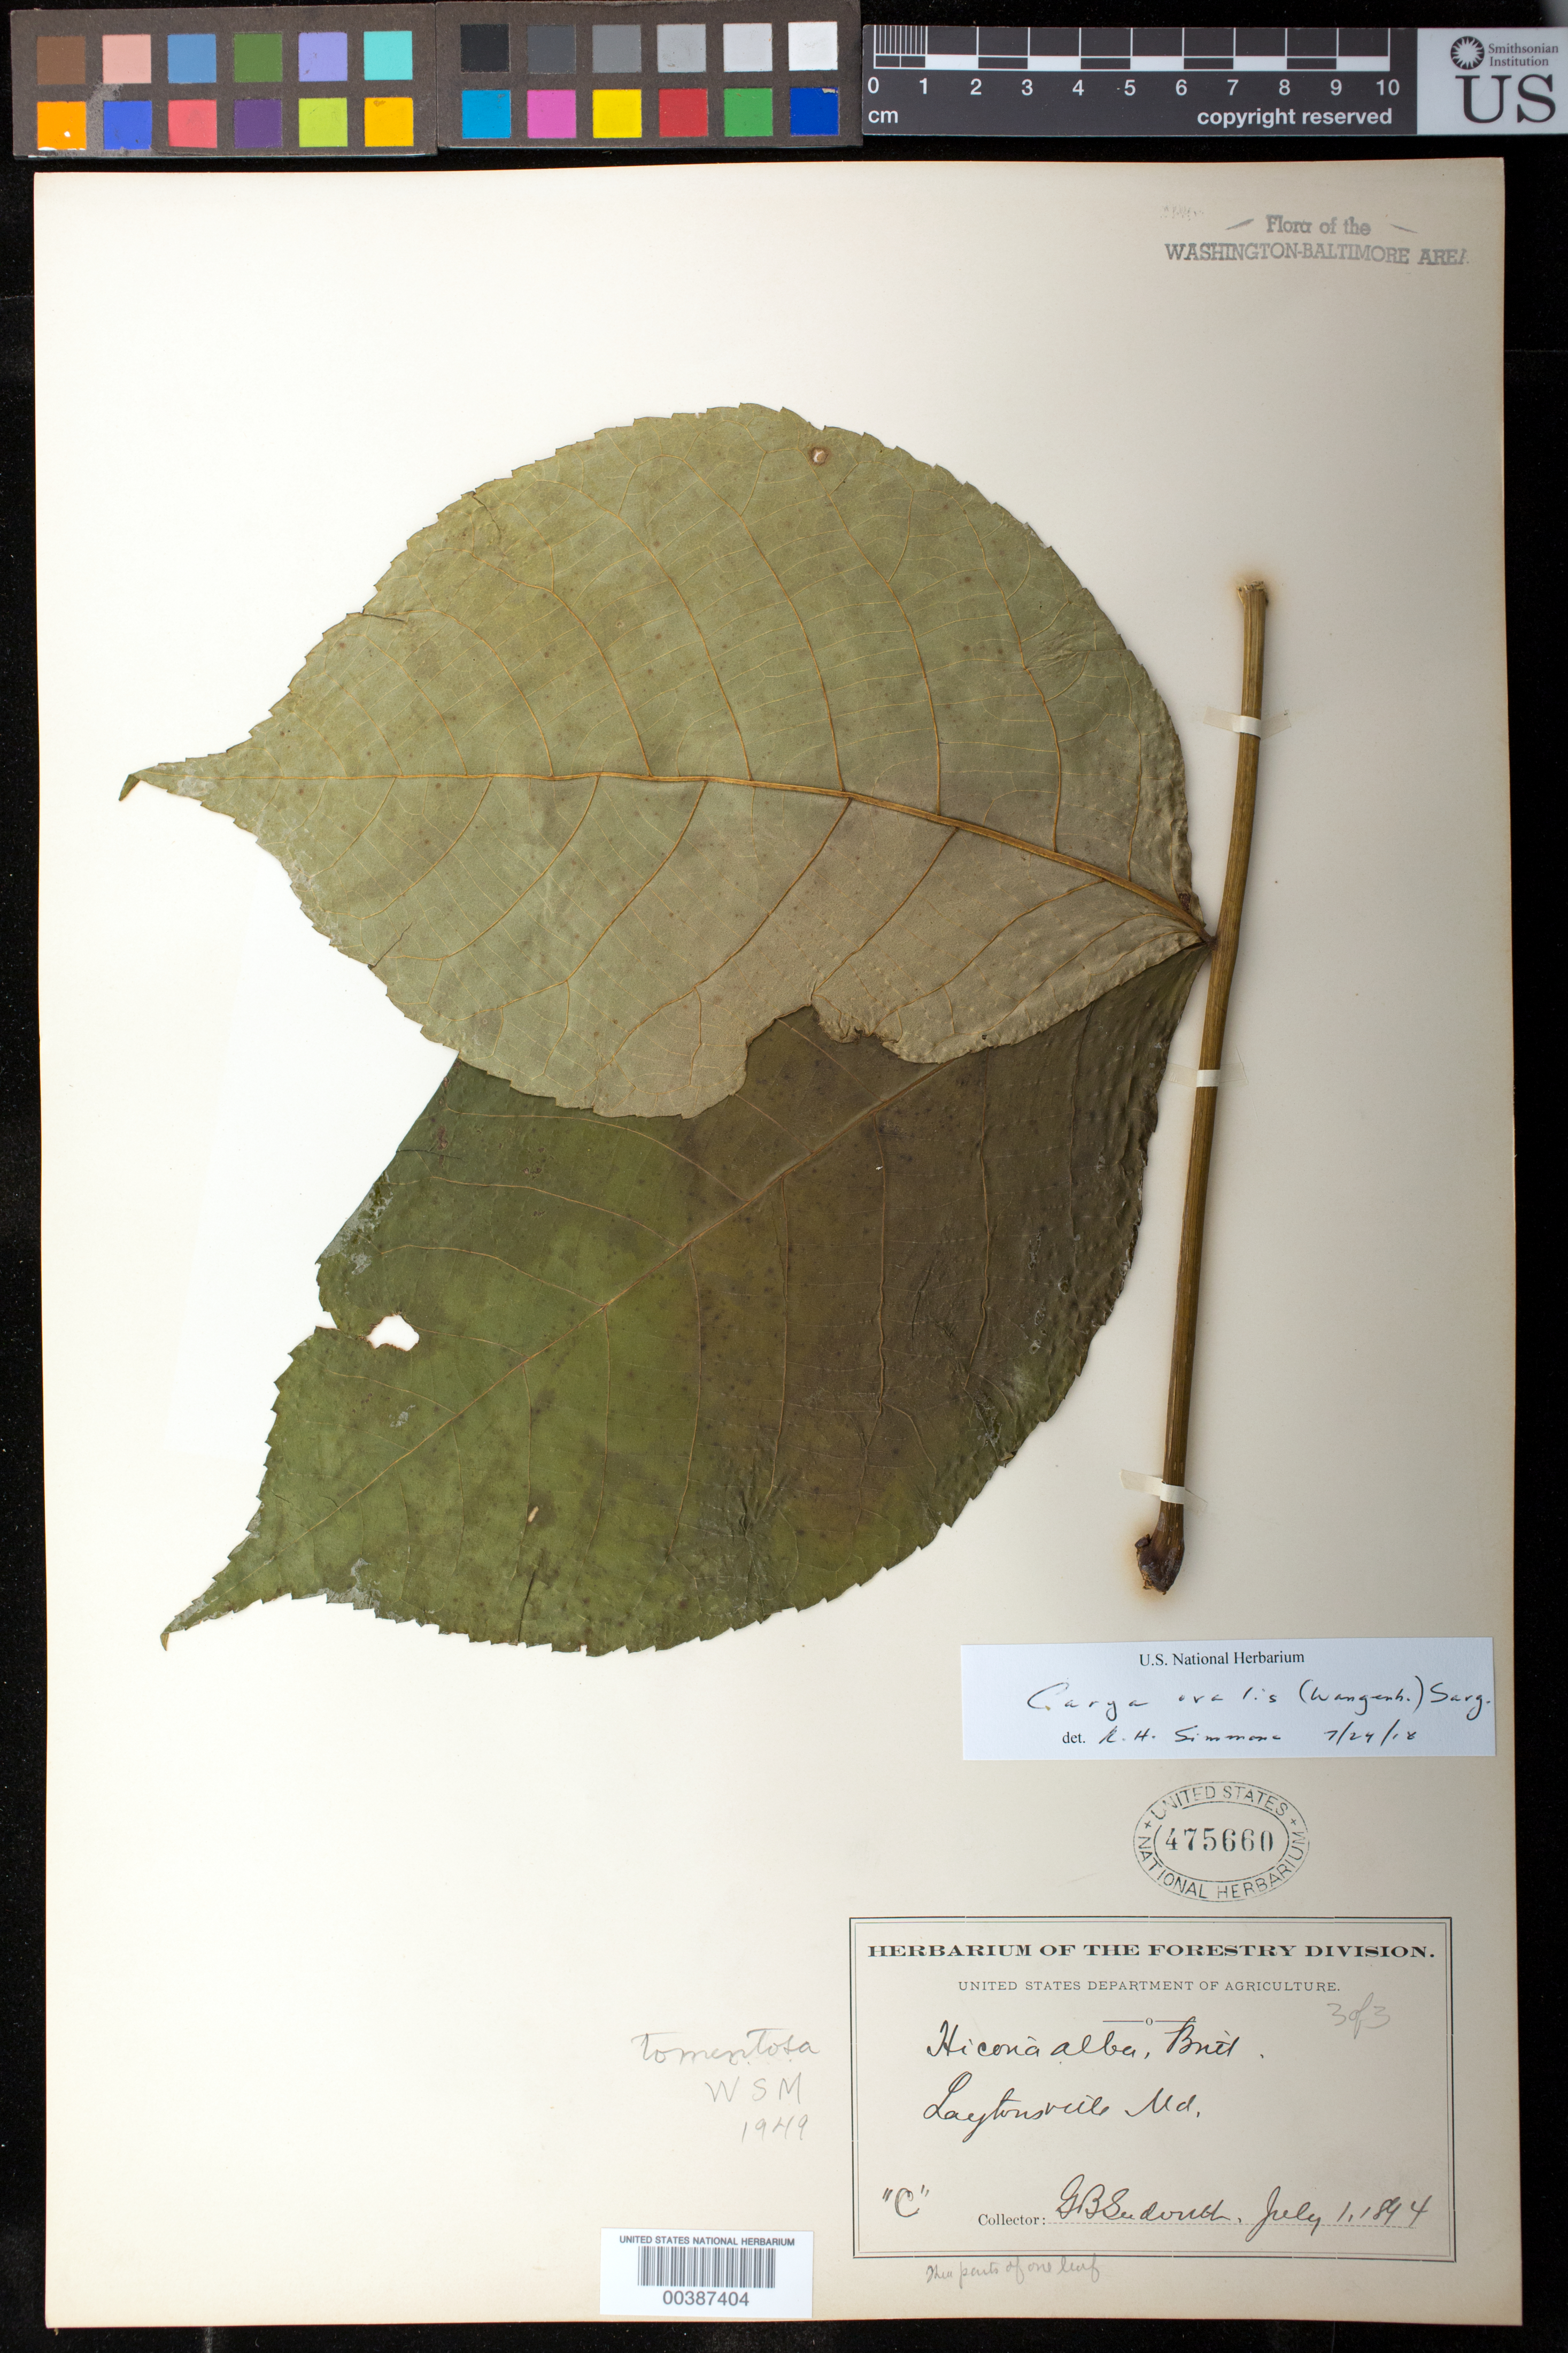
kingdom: Plantae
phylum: Tracheophyta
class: Magnoliopsida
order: Fagales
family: Juglandaceae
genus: Carya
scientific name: Carya ovalis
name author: (Wangenh.) Sarg.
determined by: Simmons, R. H., (UNITED STATES)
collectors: G. B. Sudworth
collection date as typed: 01 Jul 1894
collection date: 1894-07-01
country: United States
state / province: Maryland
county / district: Montgomery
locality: Laytonsville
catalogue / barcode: US 475660